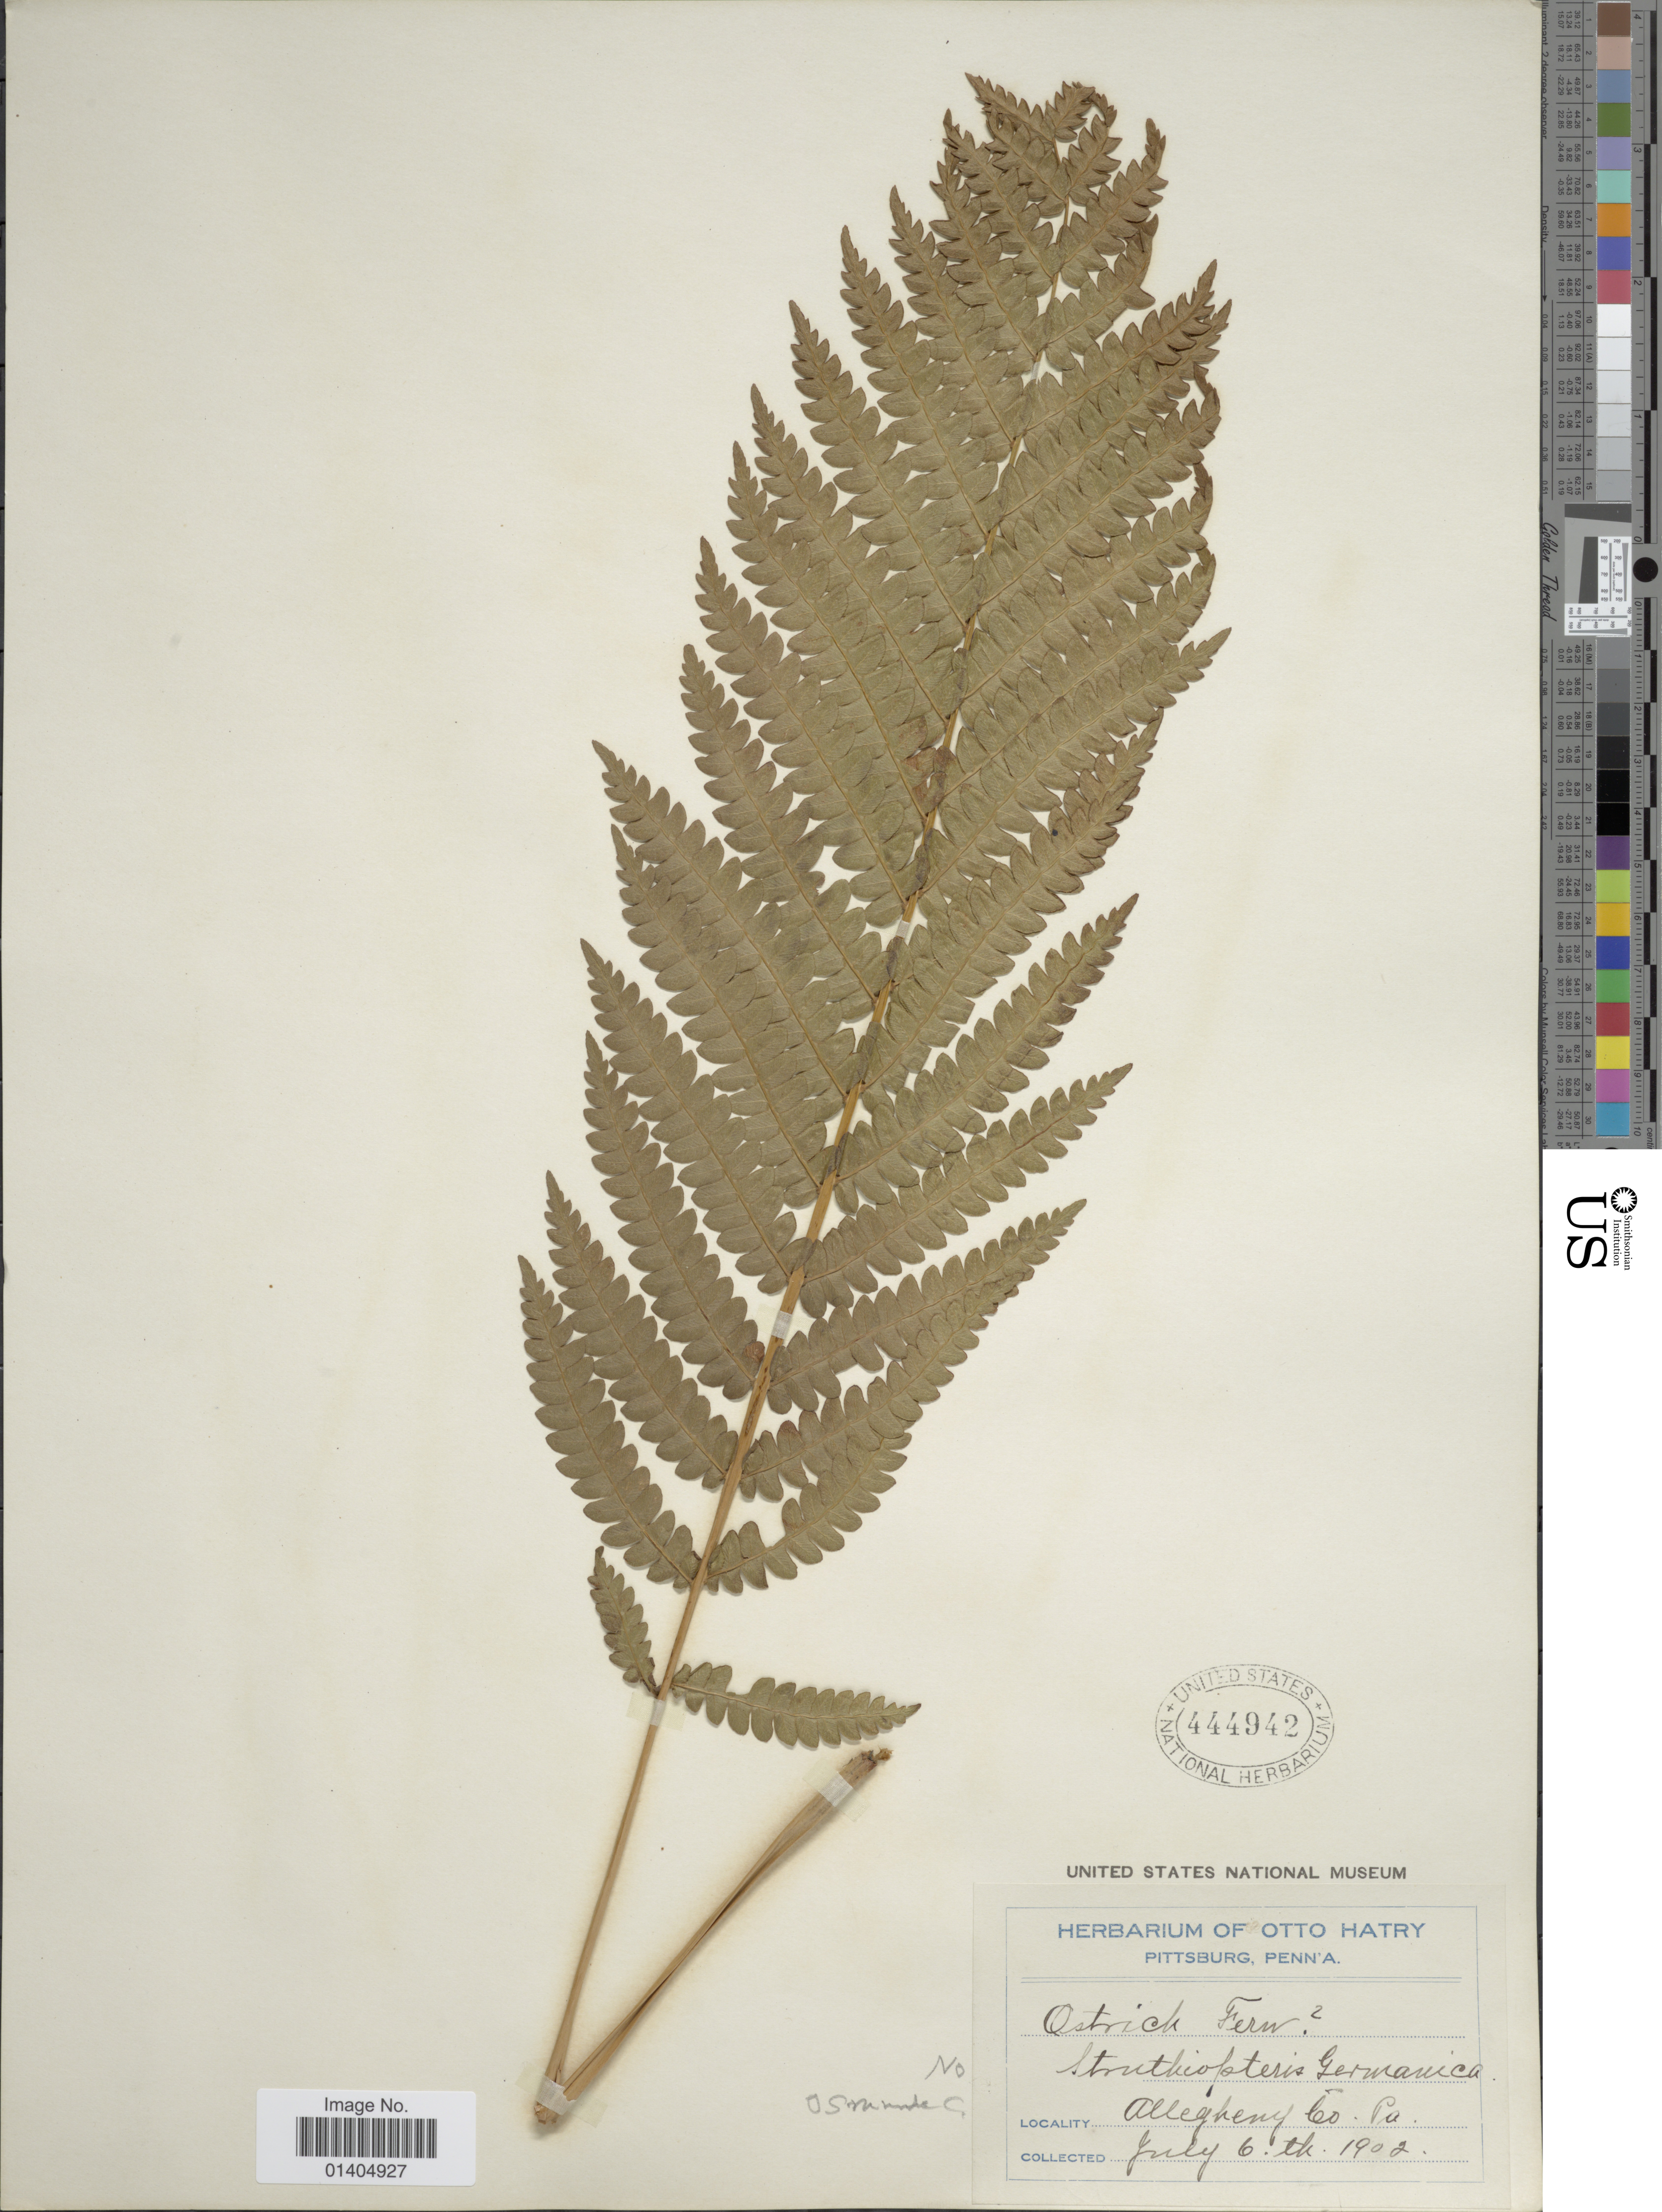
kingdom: Plantae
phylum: Tracheophyta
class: Polypodiopsida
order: Osmundales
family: Osmundaceae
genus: Osmundastrum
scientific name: Osmundastrum cinnamomeum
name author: (L.) C. Presl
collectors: ex herb. Otto Hatry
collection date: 1902-07-06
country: United States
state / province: Pennsylvania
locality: Allegheny Co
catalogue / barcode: US 444942